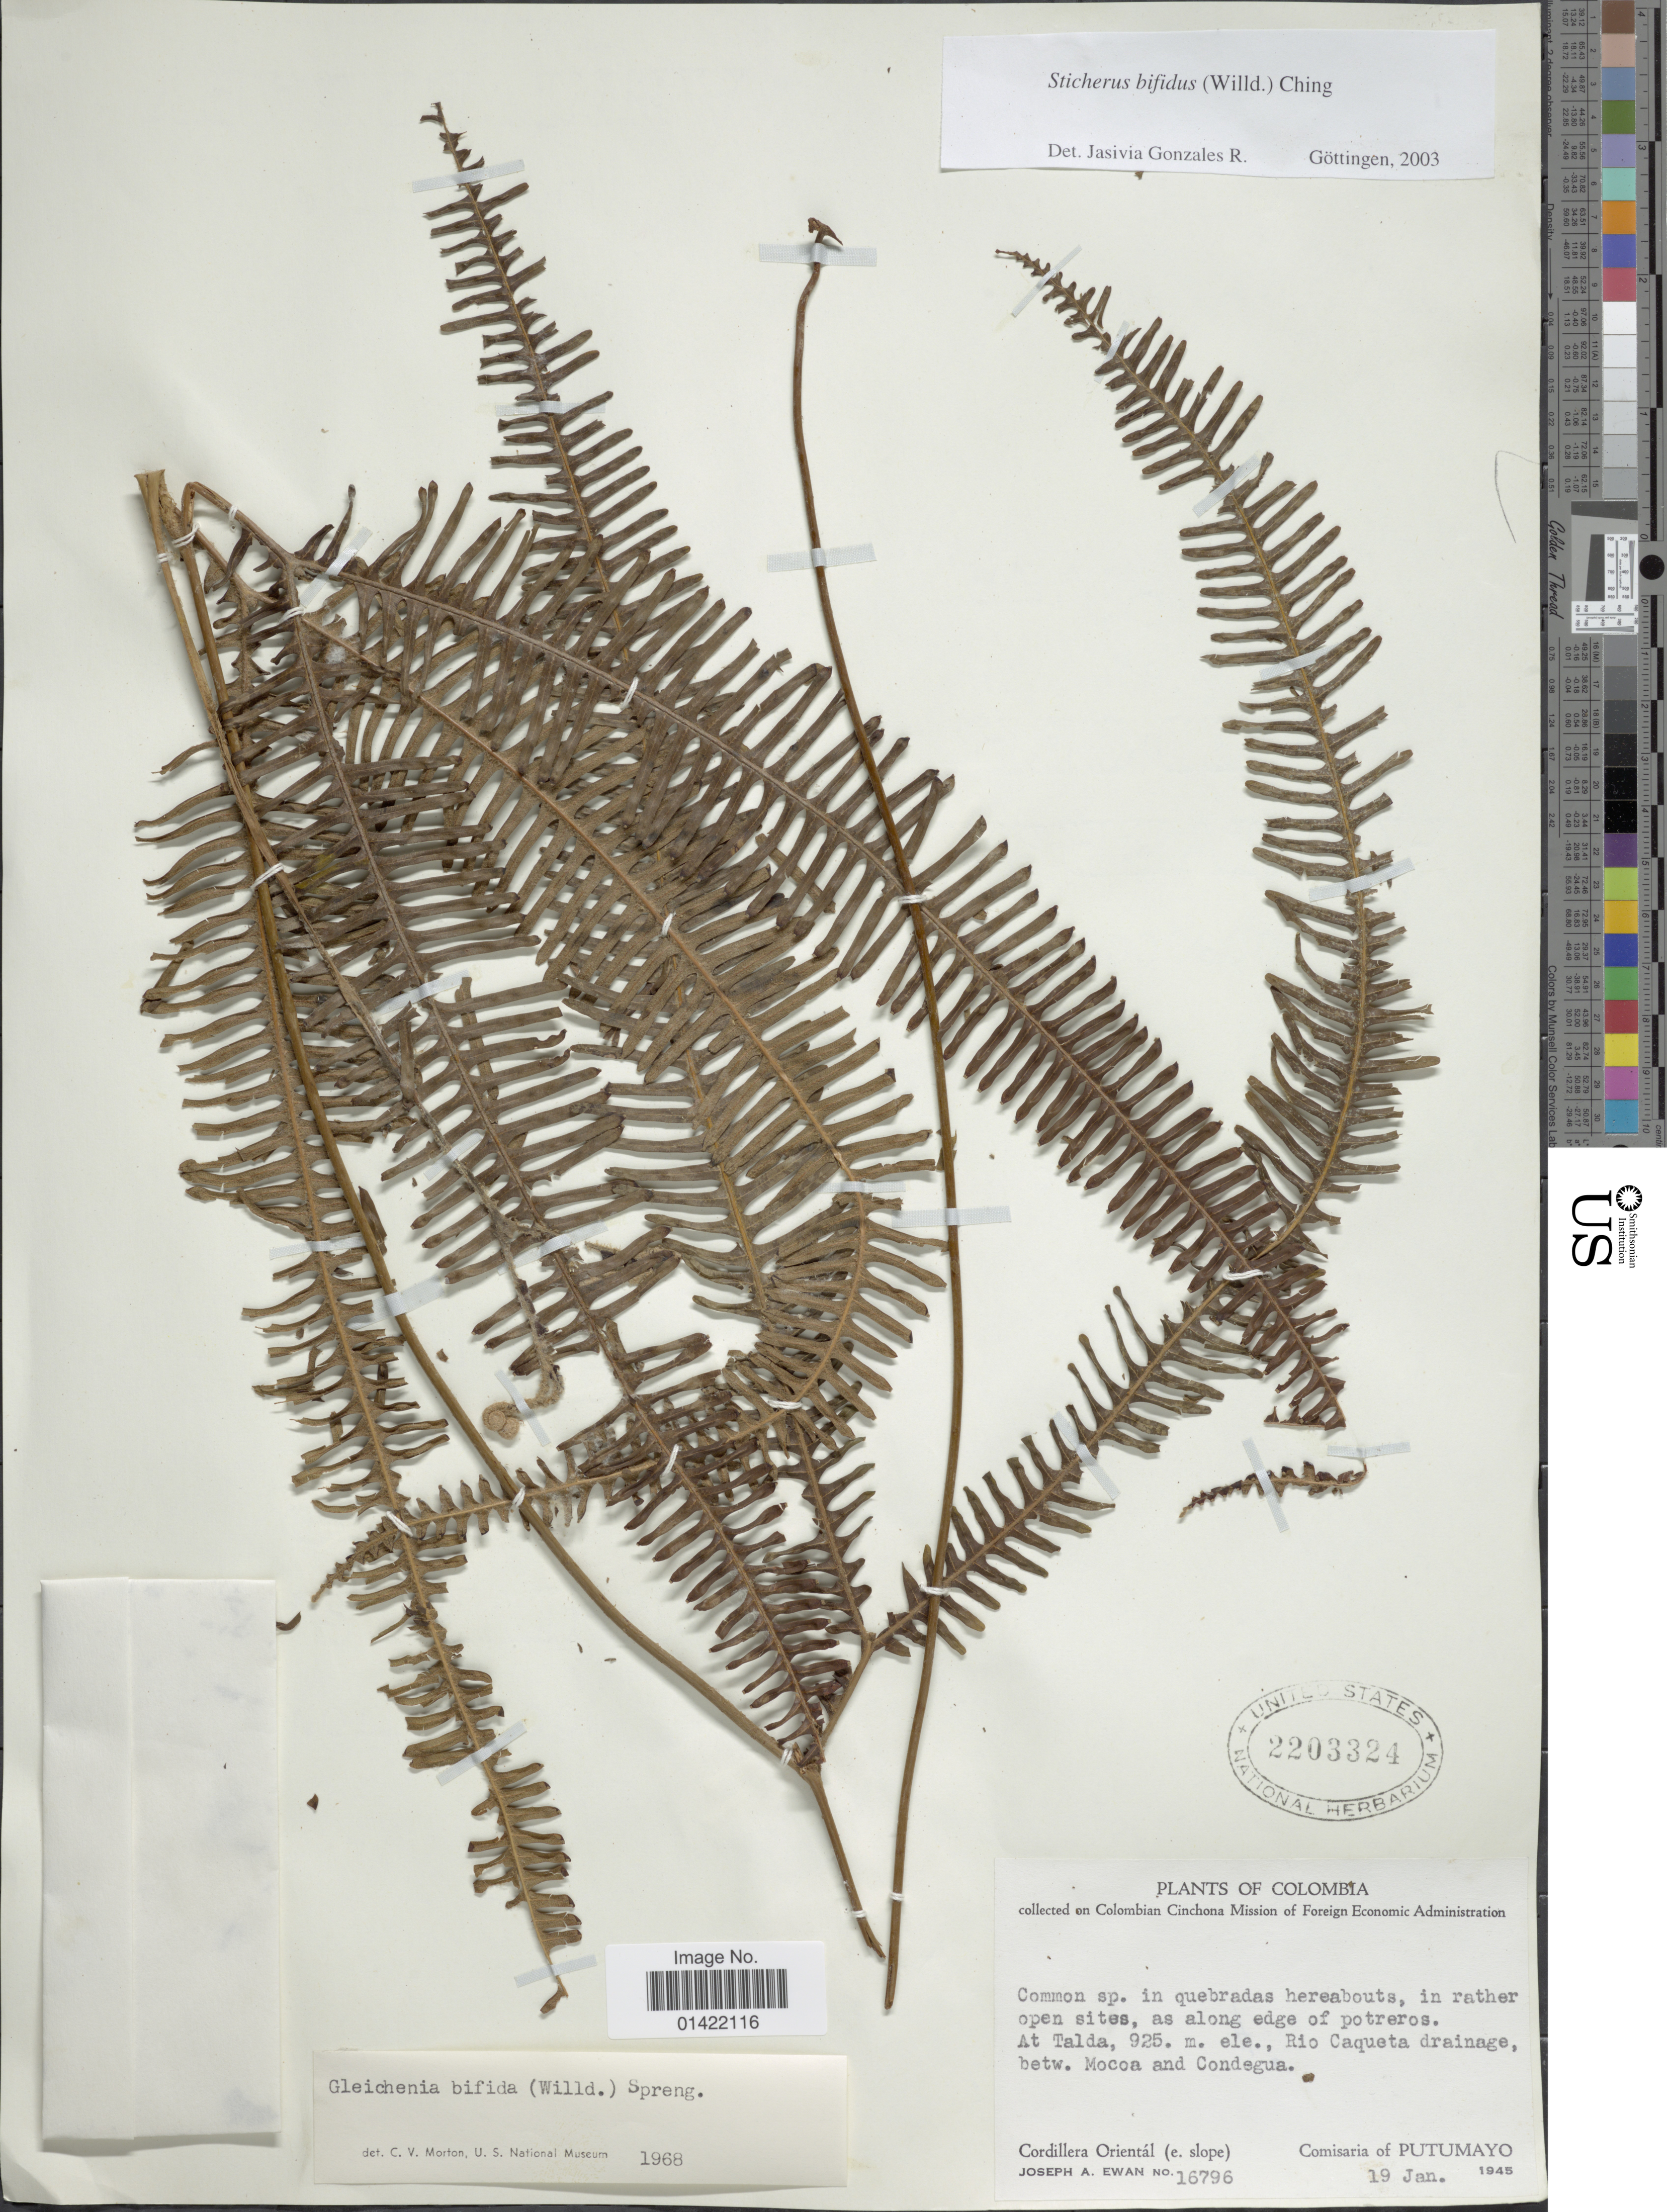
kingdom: Plantae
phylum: Tracheophyta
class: Polypodiopsida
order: Gleicheniales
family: Gleicheniaceae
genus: Sticherus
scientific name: Sticherus bifidus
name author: (Willd.) Ching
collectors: J. A. Ewan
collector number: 16796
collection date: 1945-01-19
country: Colombia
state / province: Caquetá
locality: At Talda. Rio Caquete drainage, betw. Mocoa and Condegua. Comisaria of Putumayo. Cordillera Oriental (e. slope).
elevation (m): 925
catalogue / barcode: US 2203324